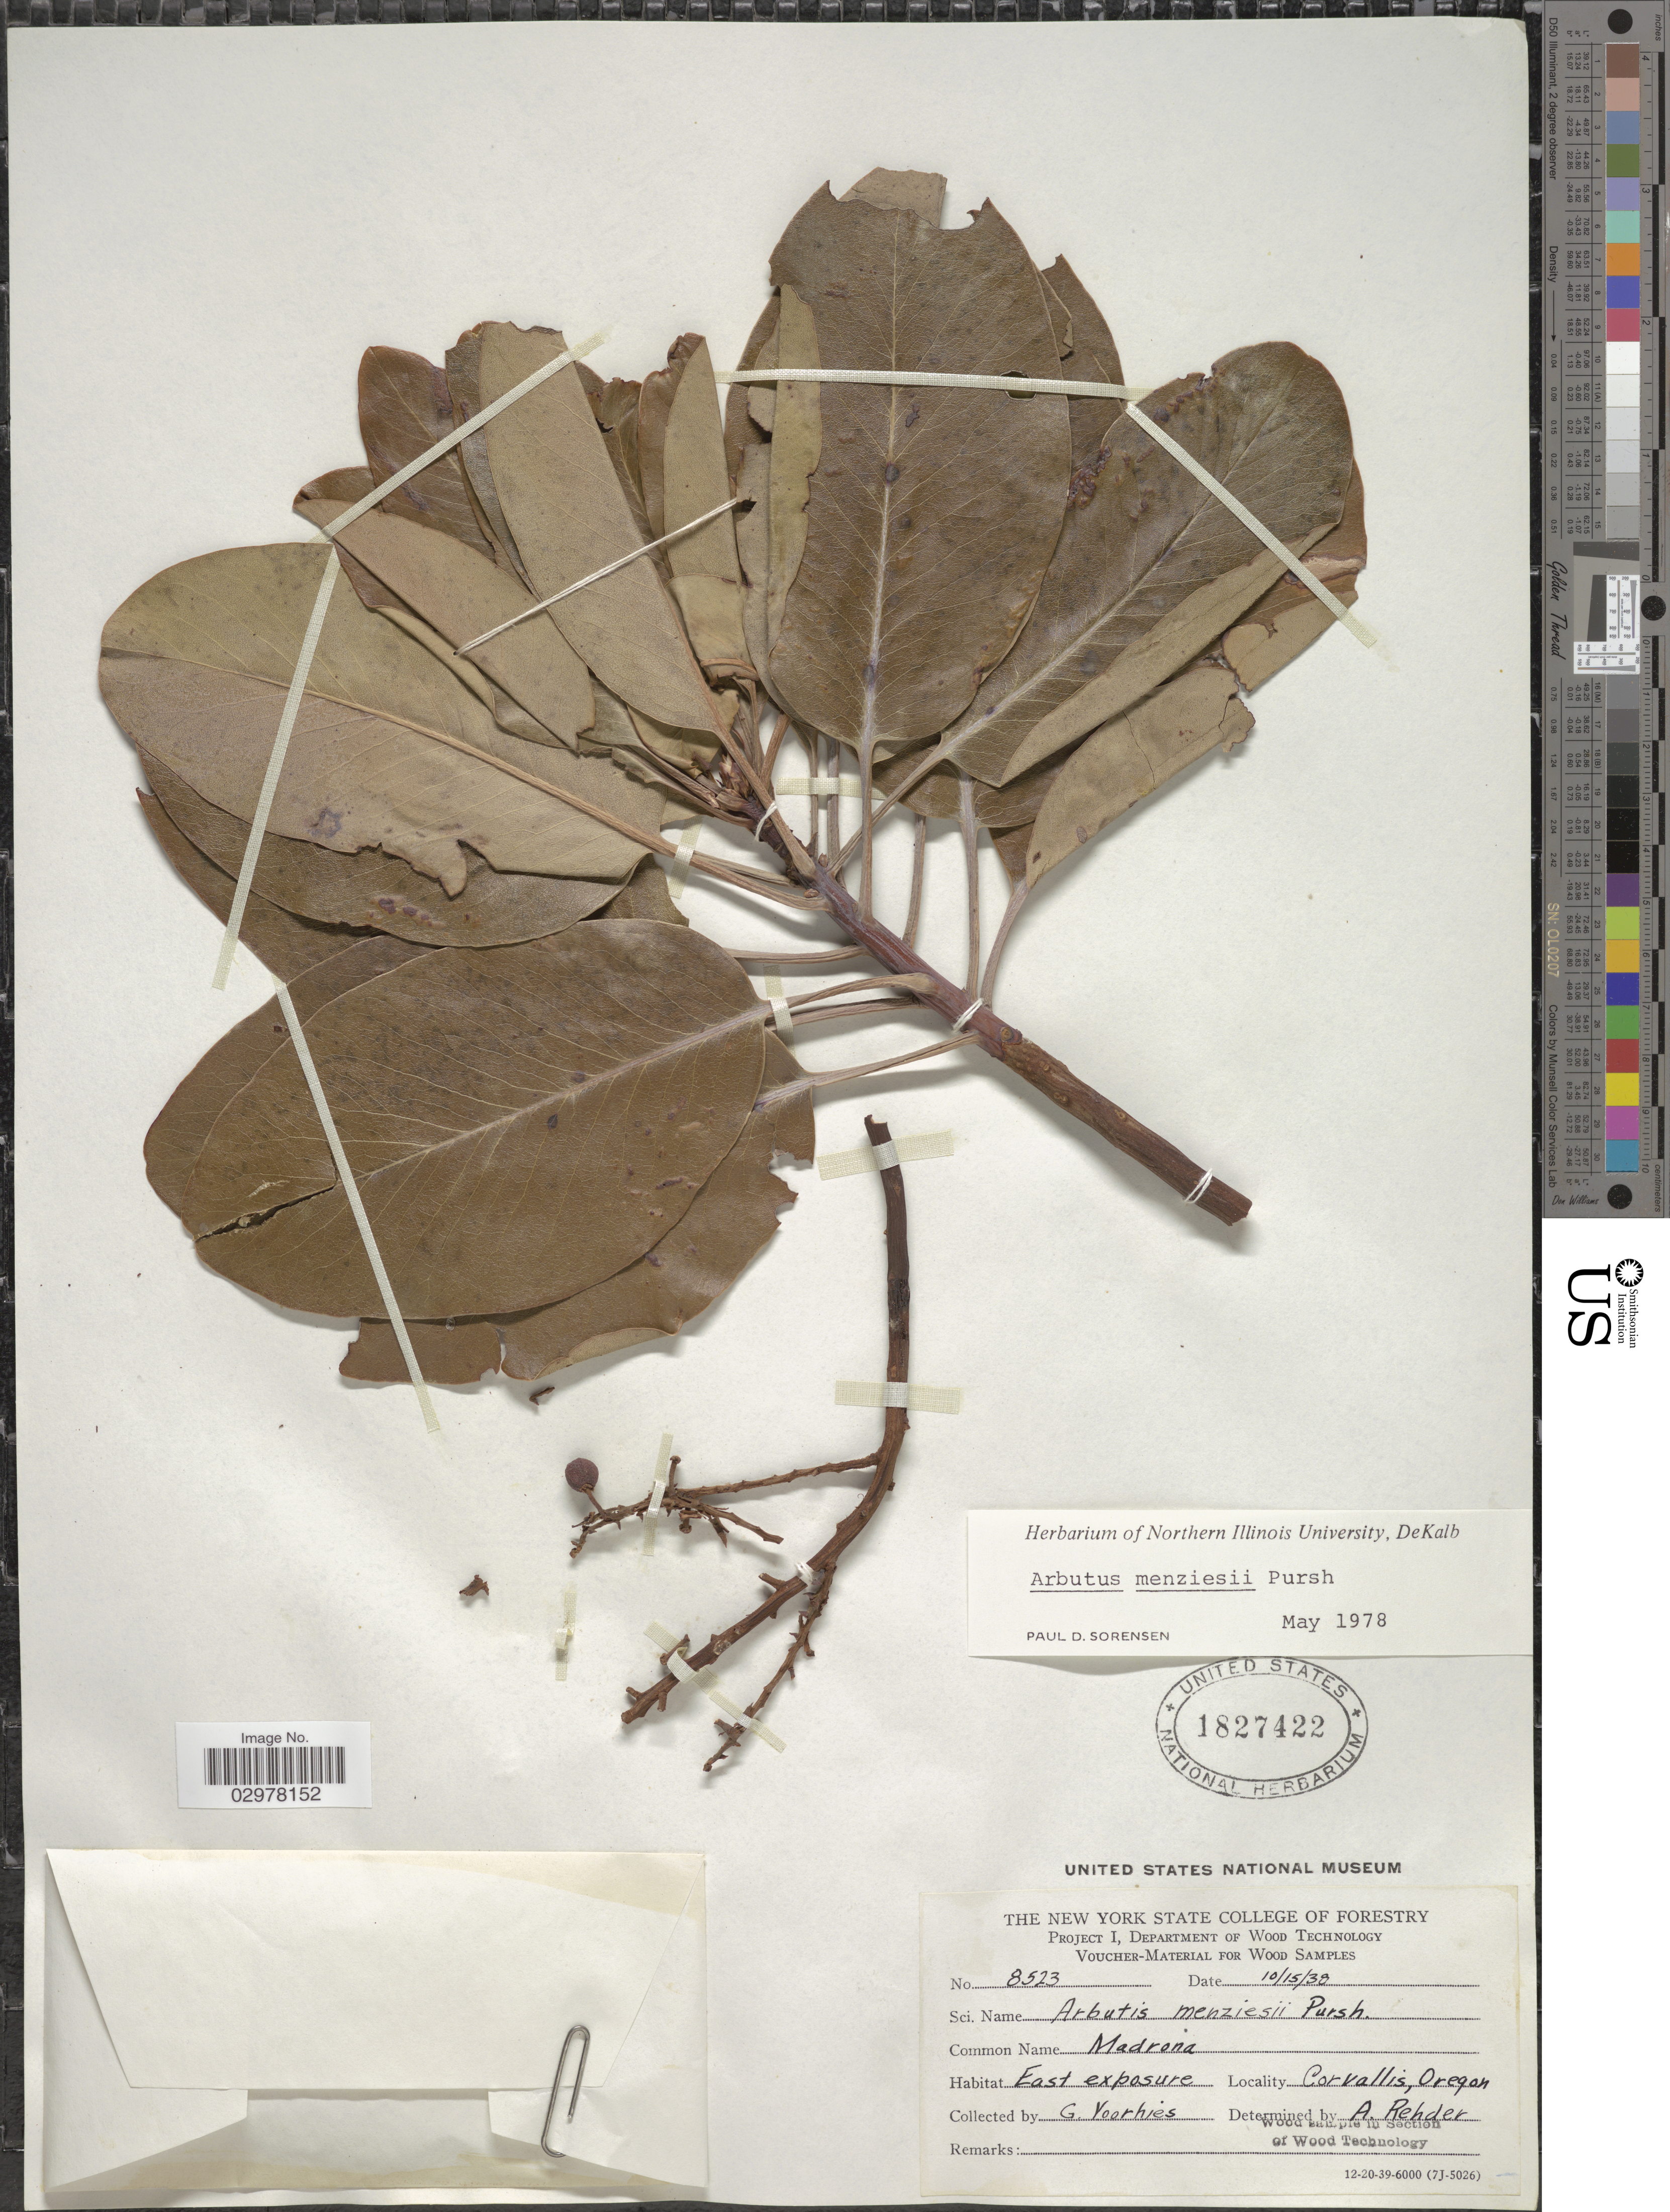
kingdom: Plantae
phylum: Tracheophyta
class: Magnoliopsida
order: Ericales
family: Ericaceae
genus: Arbutus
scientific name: Arbutus menziesii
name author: Pursh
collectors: G. Voorhies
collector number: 8523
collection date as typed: Transcribed d/m/y: 15/10/38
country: United States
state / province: Oregon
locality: East Exposure. Corvallis, Oregon.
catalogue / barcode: US 1827422